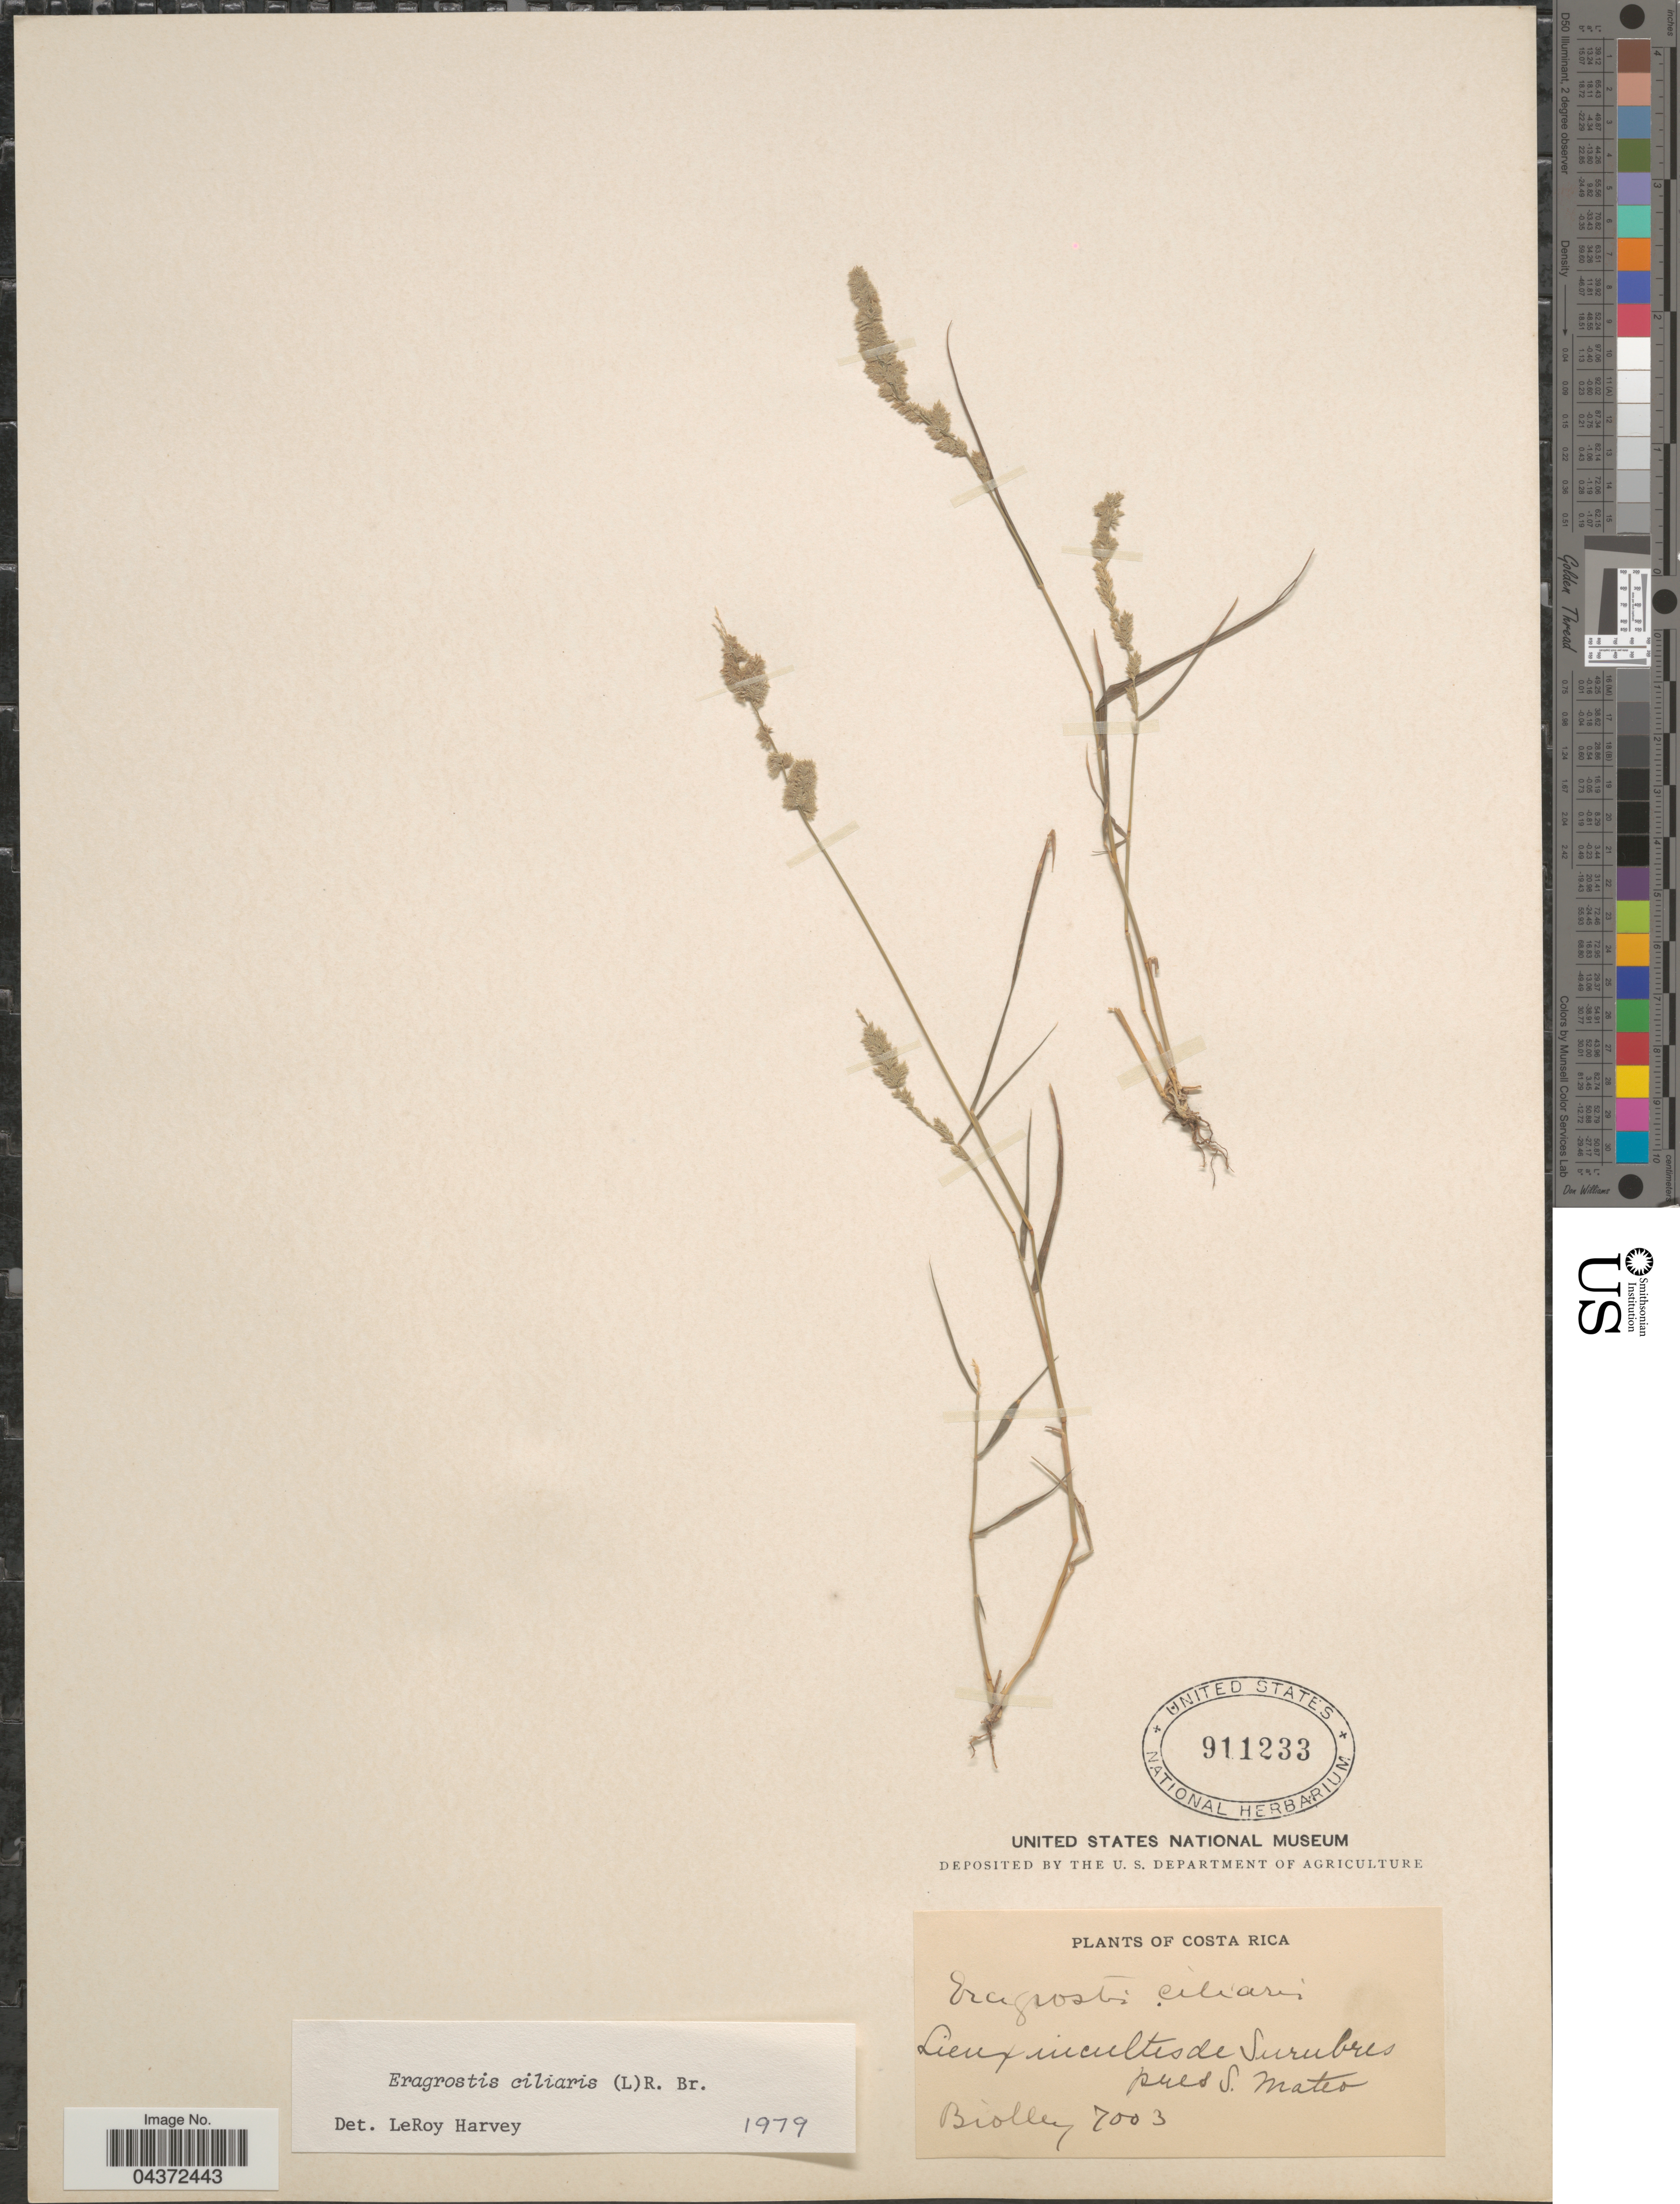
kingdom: Plantae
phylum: Tracheophyta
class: Liliopsida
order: Poales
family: Poaceae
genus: Eragrostis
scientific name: Eragrostis ciliaris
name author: (L.) R. Br.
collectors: Biolley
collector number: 7003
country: Costa Rica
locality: Lieux incultes de Surubres pres S. Mateo.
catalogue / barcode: US 911233